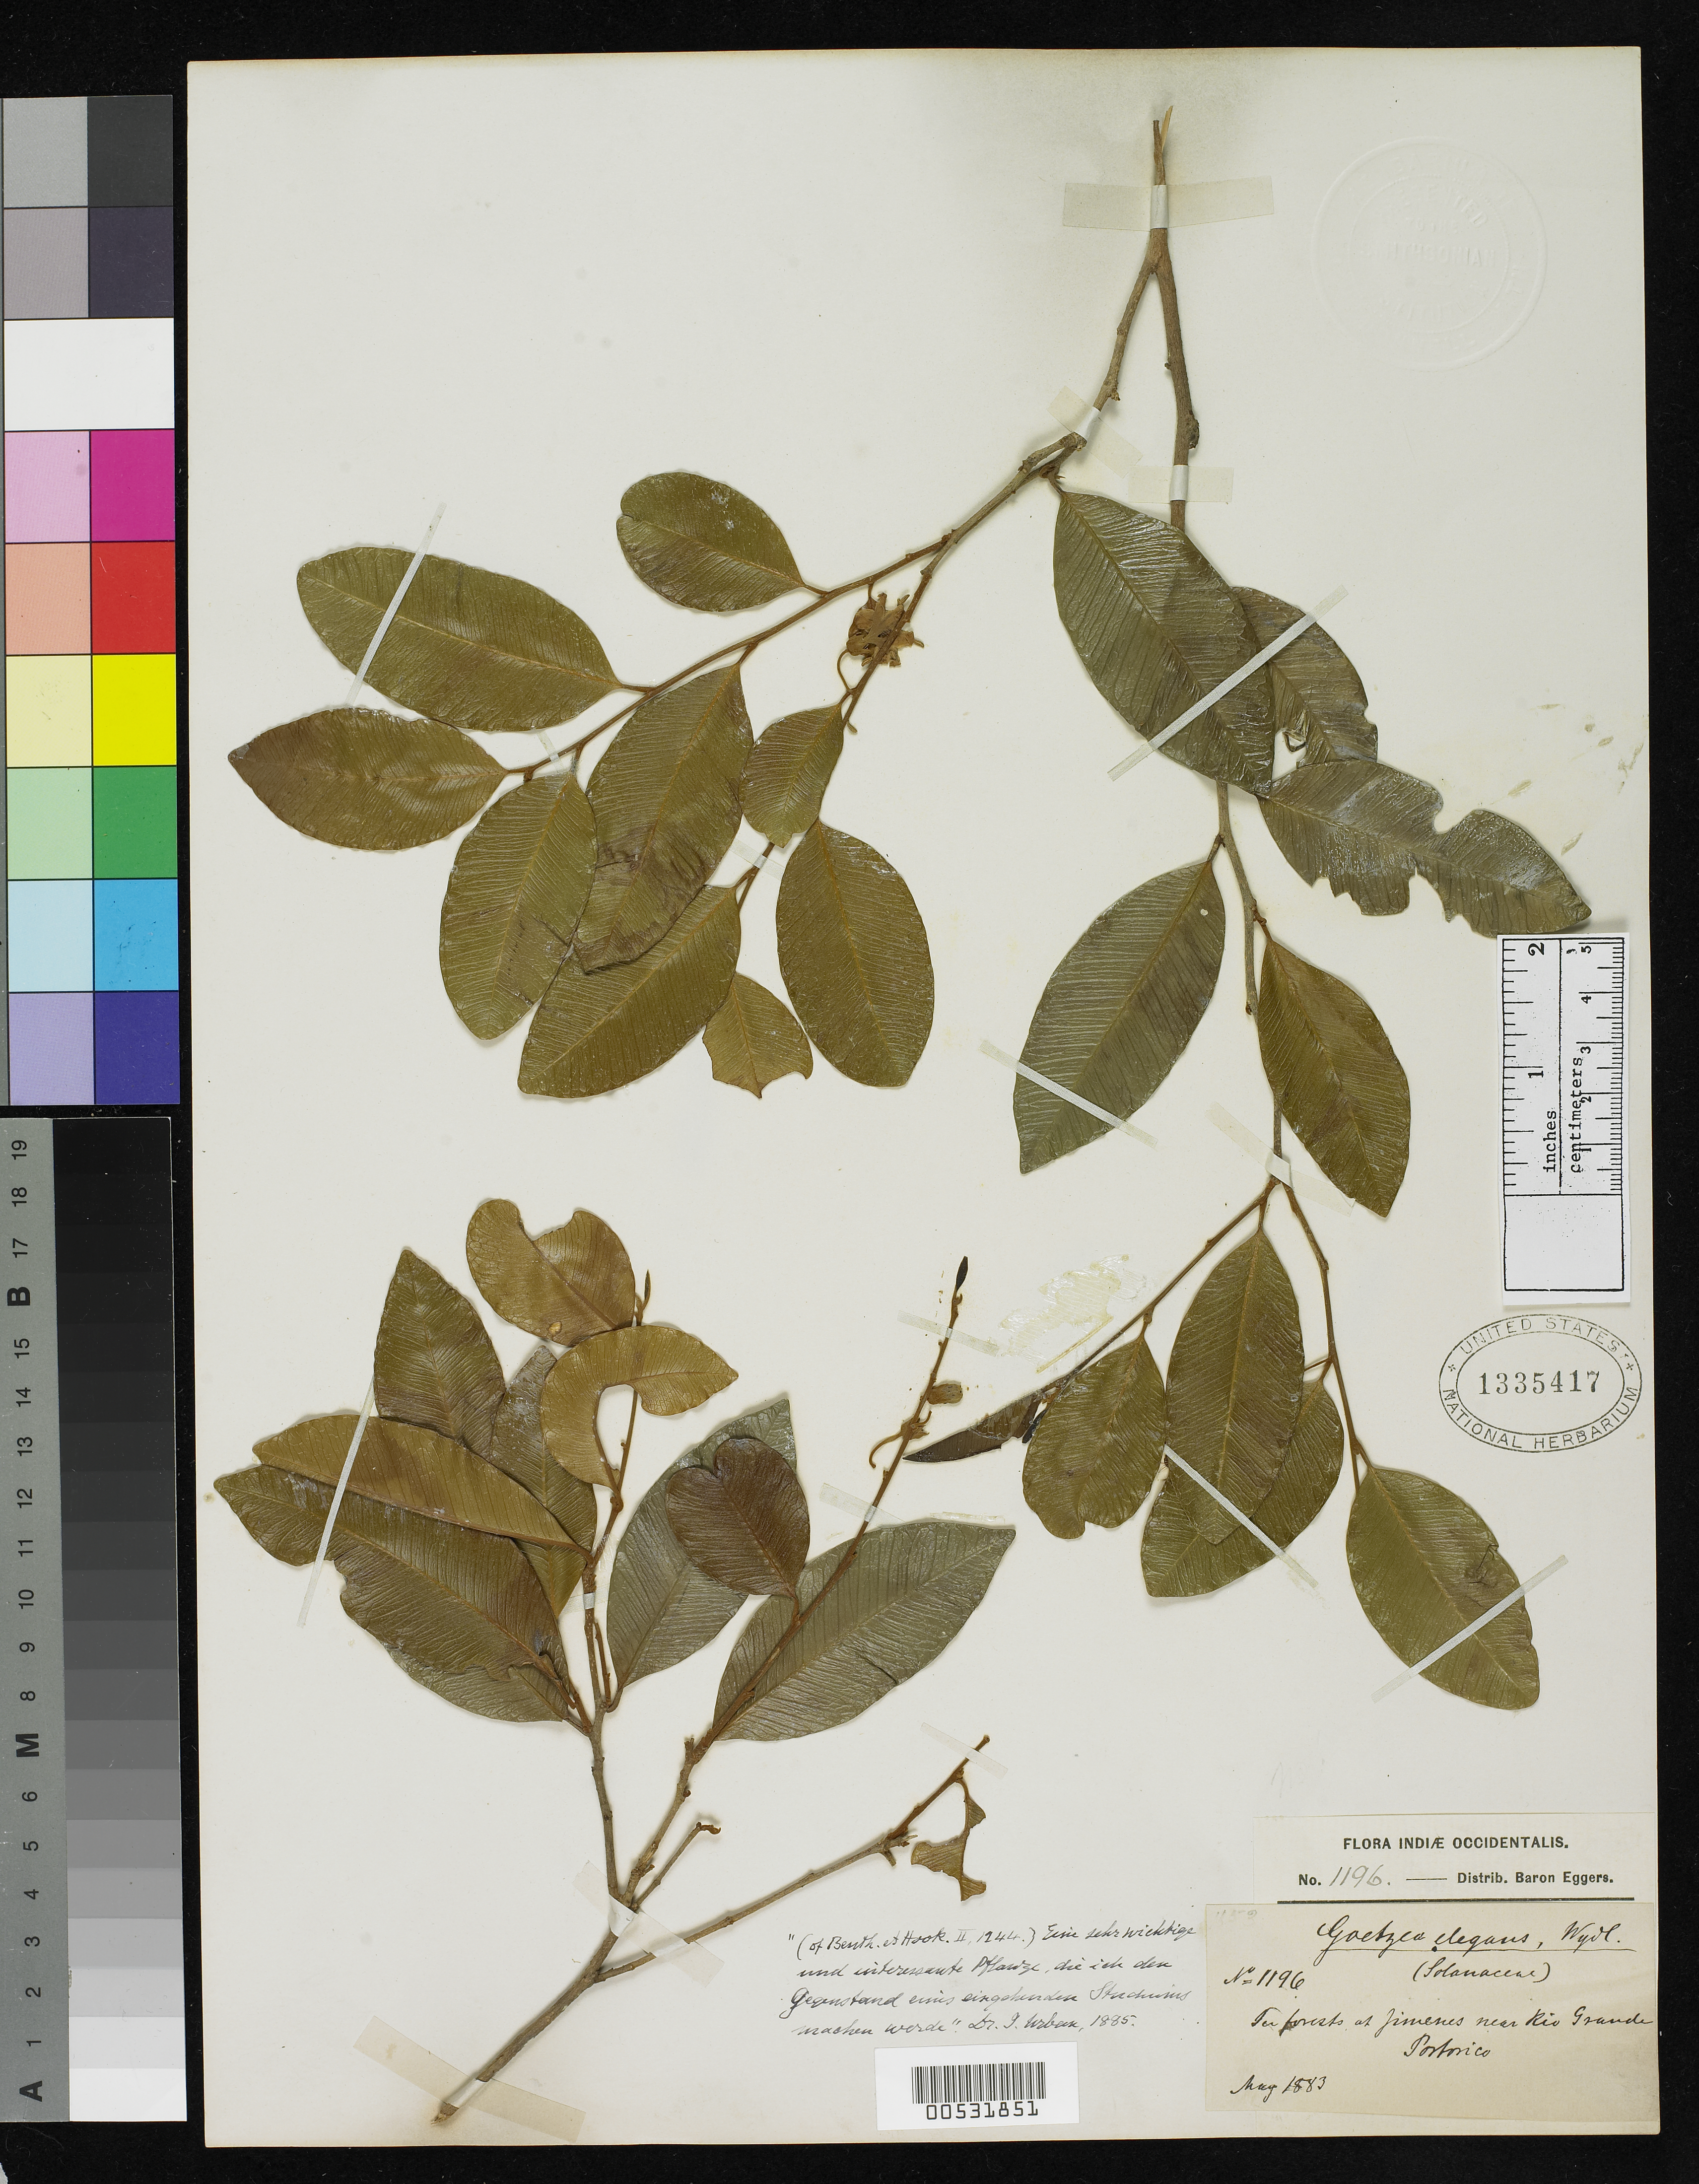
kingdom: Plantae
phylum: Tracheophyta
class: Magnoliopsida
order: Solanales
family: Solanaceae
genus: Goetzea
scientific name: Goetzea elegans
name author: Wydler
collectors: H. F. A. von Eggers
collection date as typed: May 1883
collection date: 1883-05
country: Puerto Rico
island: Greater Antilles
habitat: In forests.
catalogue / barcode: US 1335417